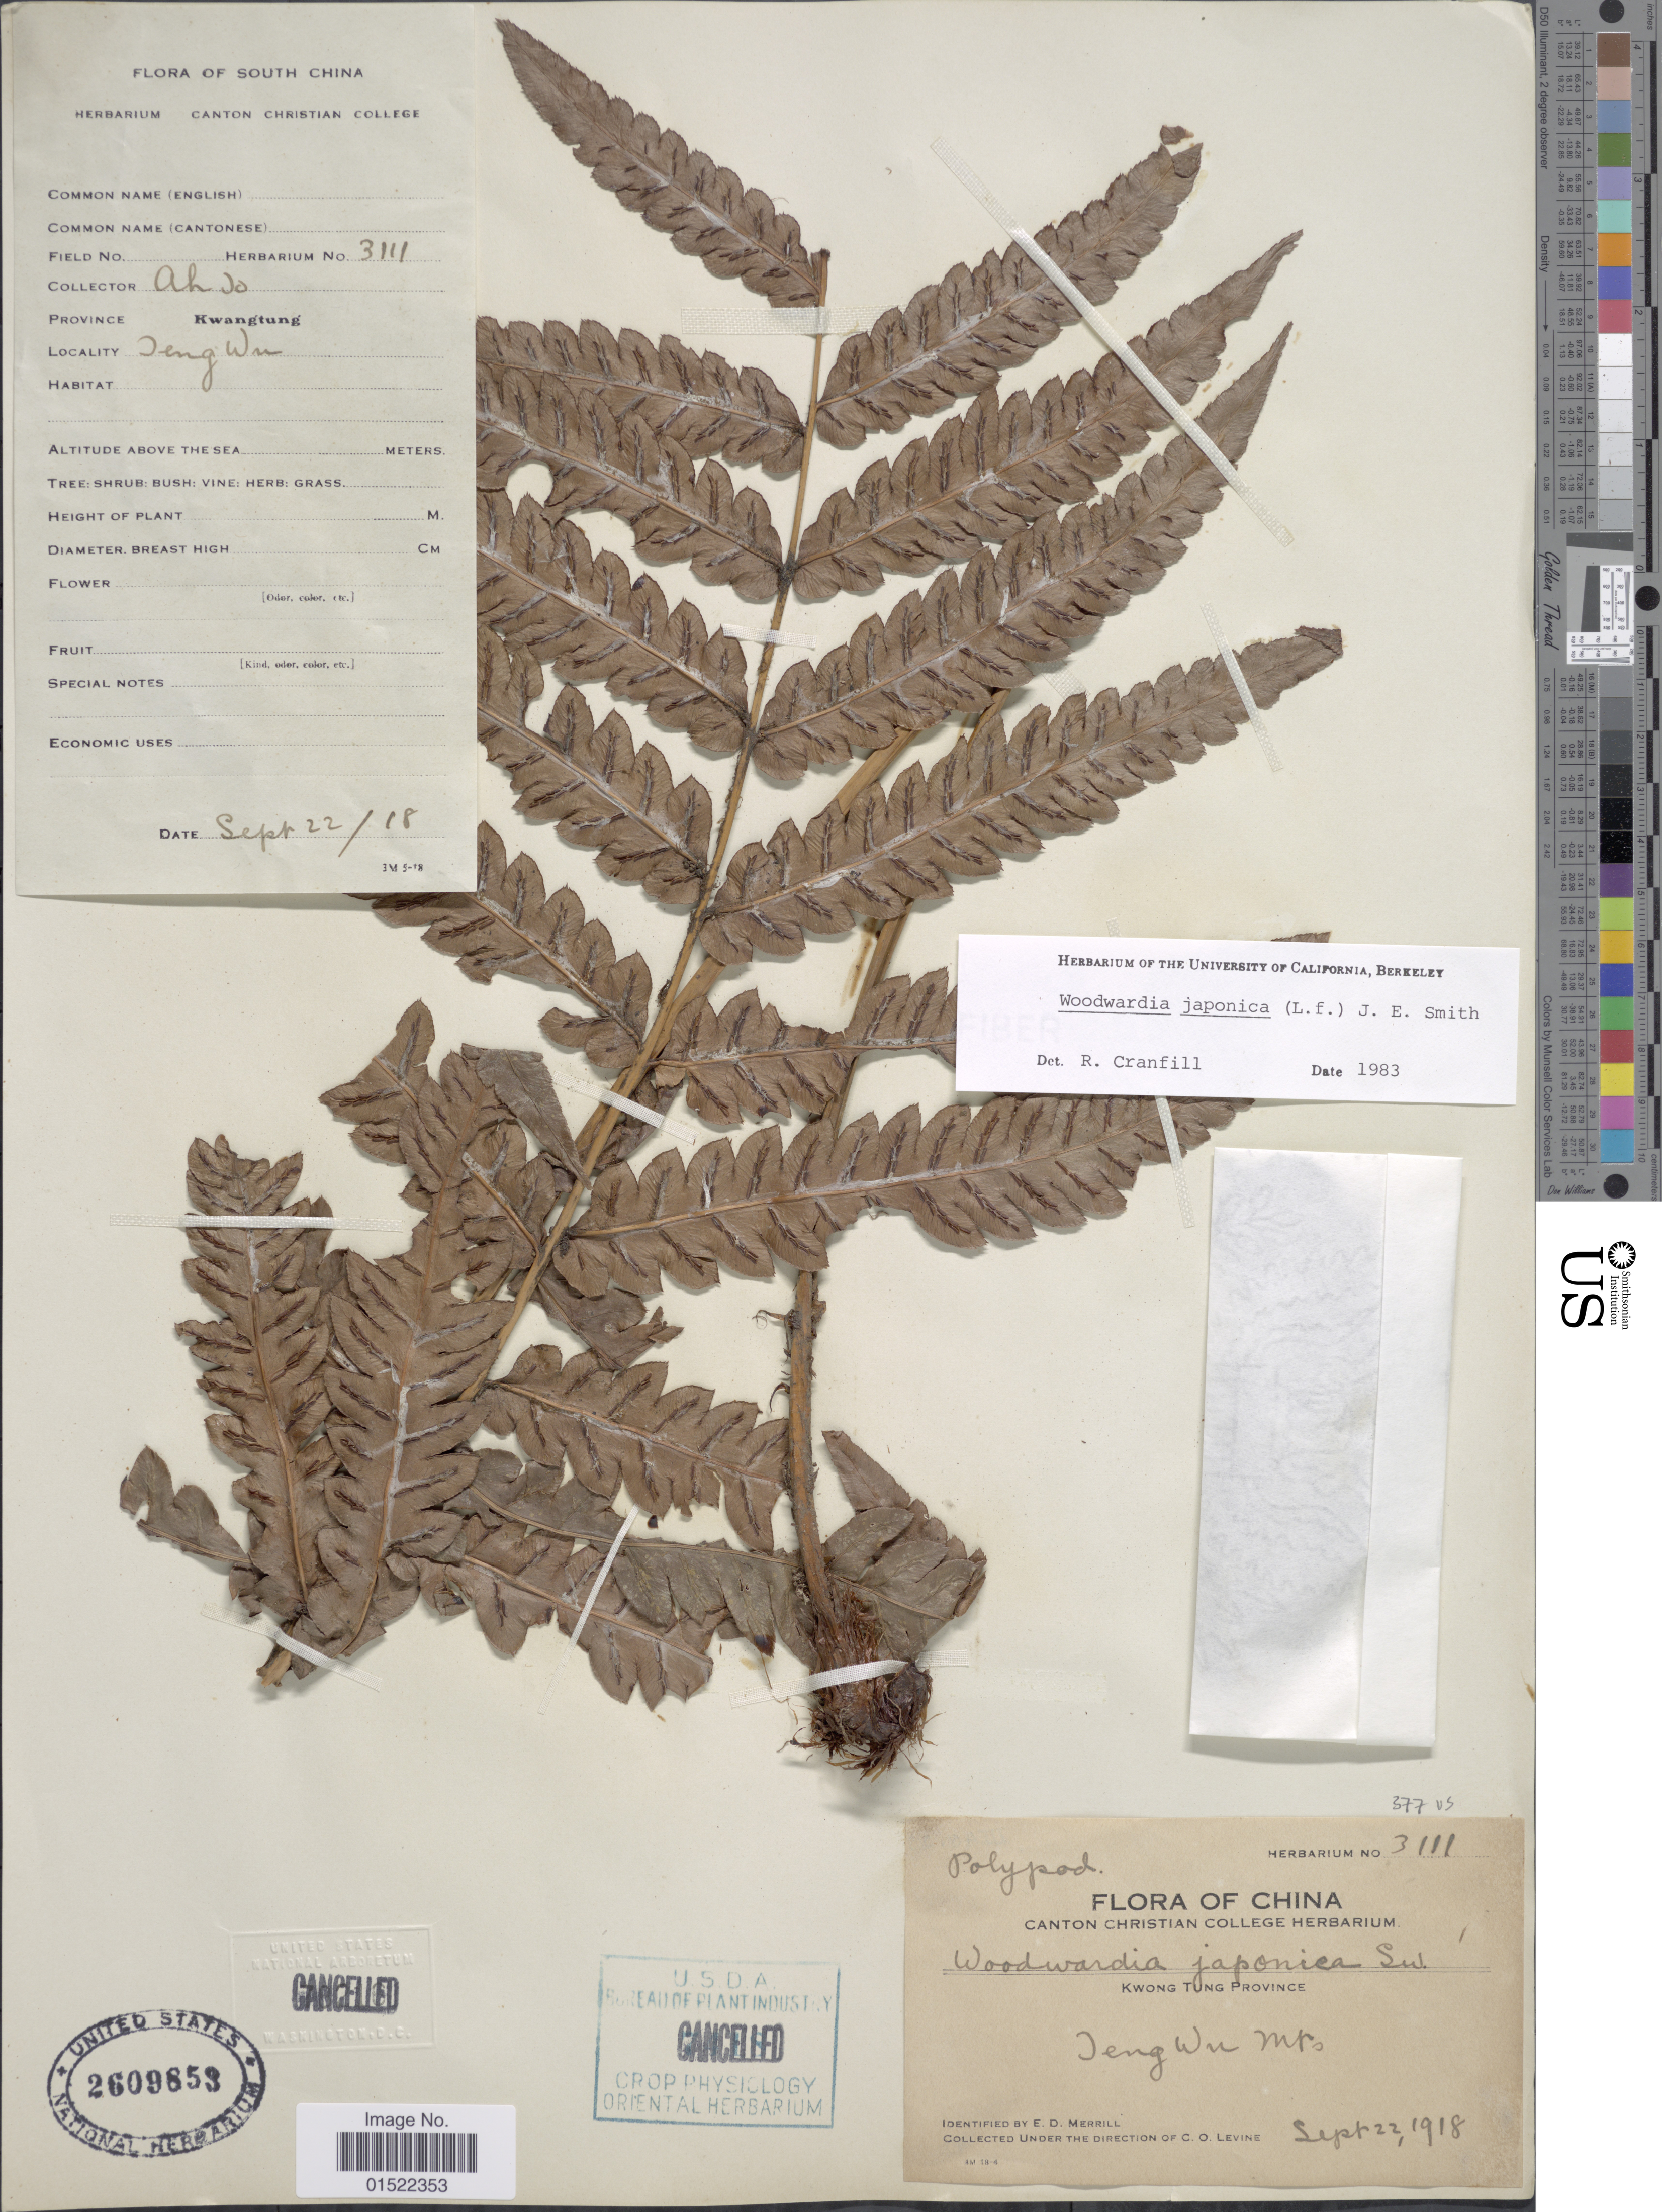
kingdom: Plantae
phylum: Tracheophyta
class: Polypodiopsida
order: Polypodiales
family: Blechnaceae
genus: Woodwardia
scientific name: Woodwardia japonica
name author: (L. f.) Sm.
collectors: A. Jo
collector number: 3111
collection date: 1918-09-22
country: China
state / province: Guangdong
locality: Kwangtung, Jeng Wan Mt, Kwong Tung Province [interpreted]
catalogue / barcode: US 2609853